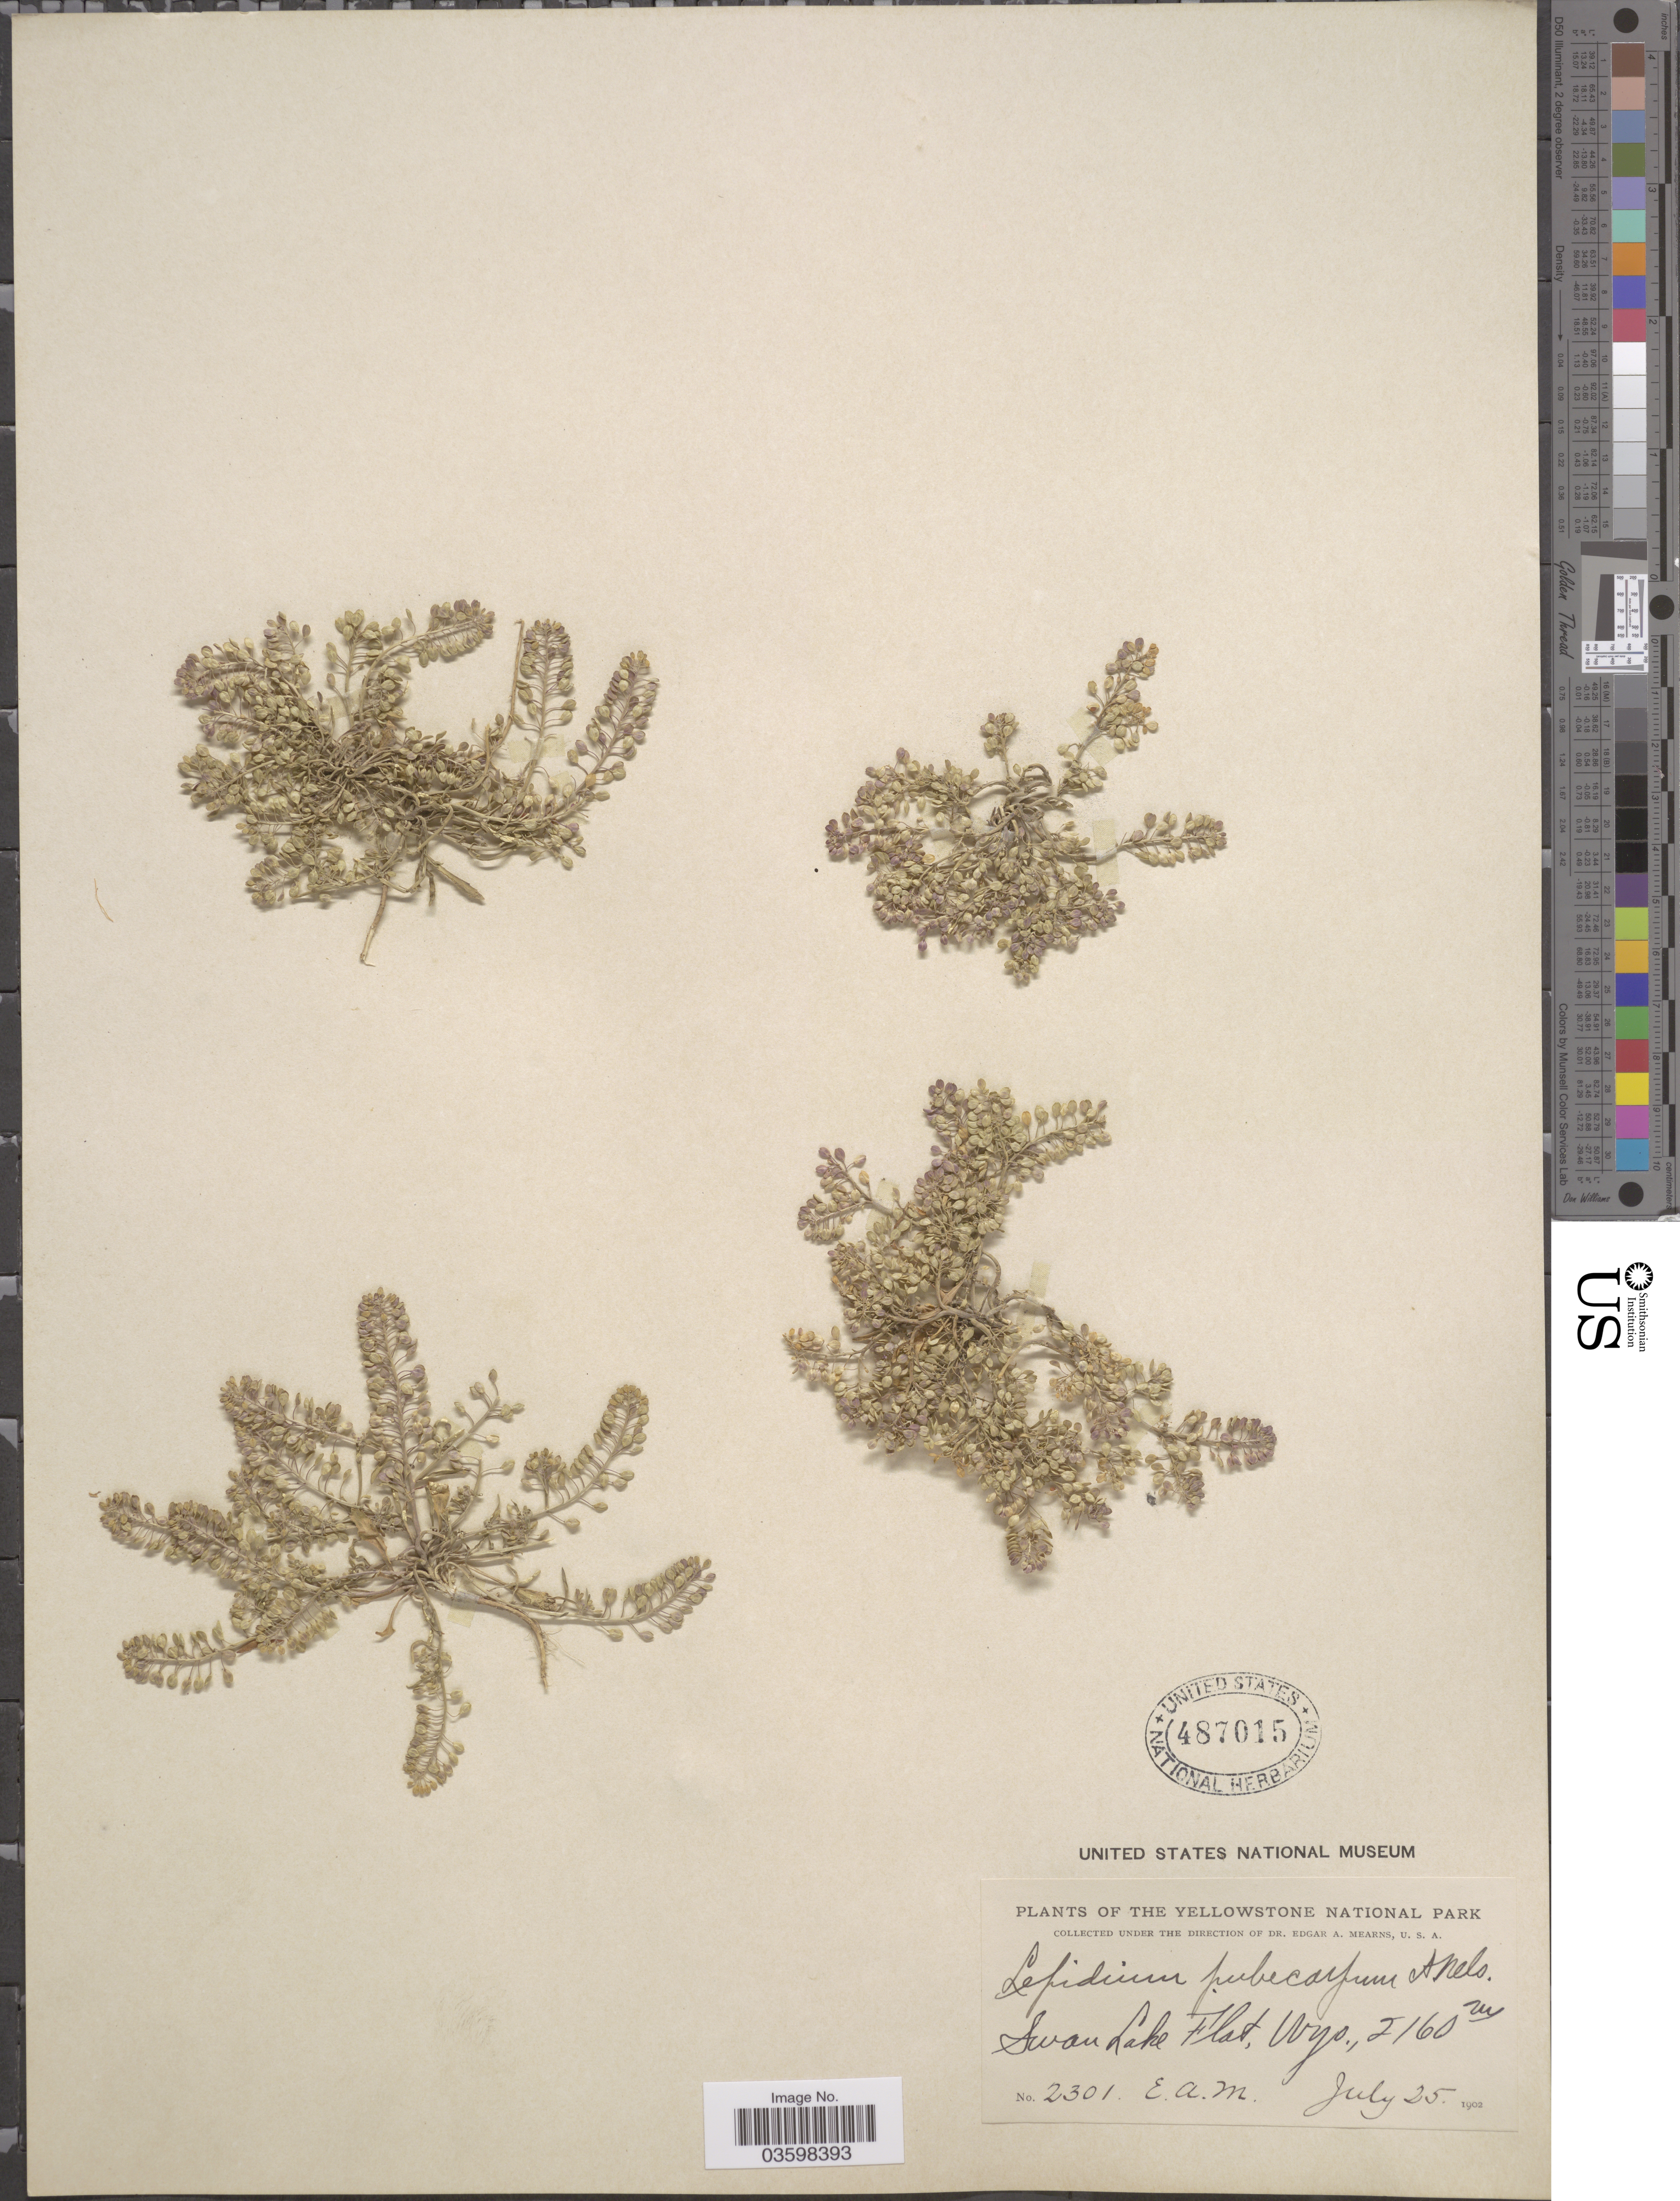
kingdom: Plantae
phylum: Tracheophyta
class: Magnoliopsida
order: Brassicales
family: Brassicaceae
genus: Lepidium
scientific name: Lepidium densiflorum var. pubecarpum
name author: (A. Nelson) Thell.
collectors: E. A. Mearns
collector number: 2301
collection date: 1902-07-25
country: United States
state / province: Wyoming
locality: The Yellowstone National Park. Swan Lake Flat.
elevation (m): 2160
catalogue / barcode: US 487015